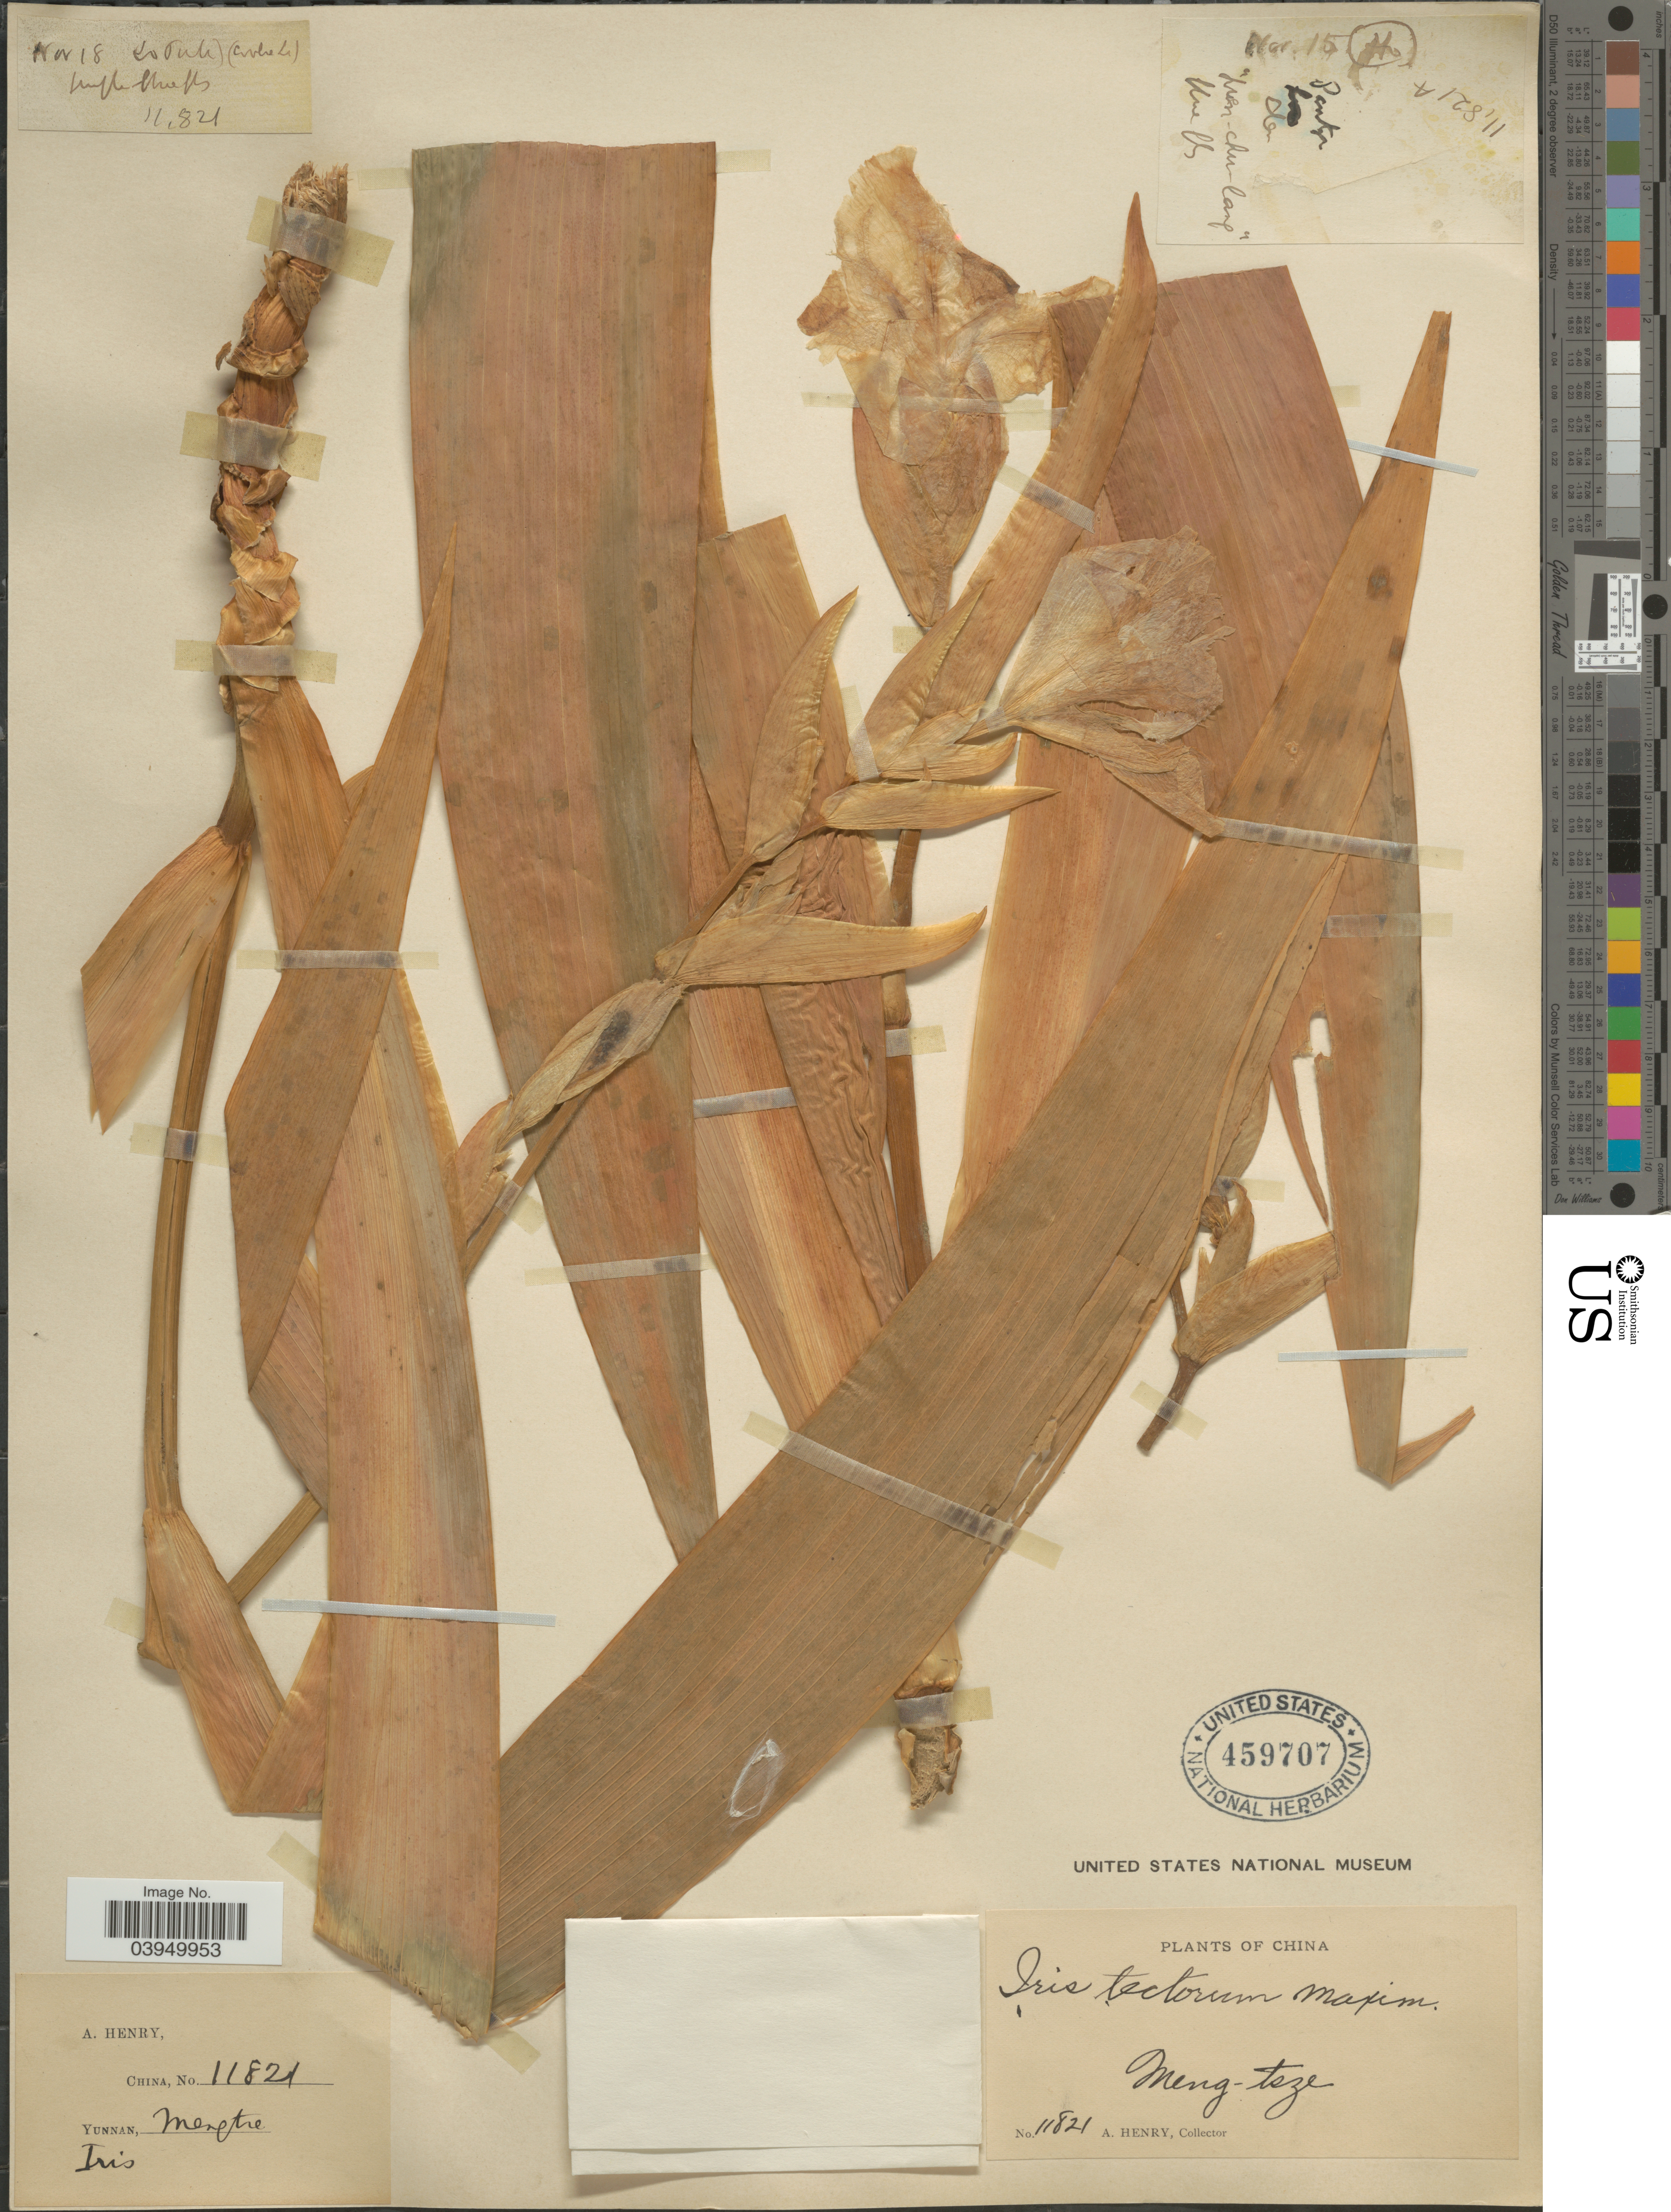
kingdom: Plantae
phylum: Tracheophyta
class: Liliopsida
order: Asparagales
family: Iridaceae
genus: Iris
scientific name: Iris tectorum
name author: Maxim.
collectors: A. Henry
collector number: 11821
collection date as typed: Transcribed d/m/y: /11/18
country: China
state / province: Yunnan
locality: Meng-tsze.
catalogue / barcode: US 459707